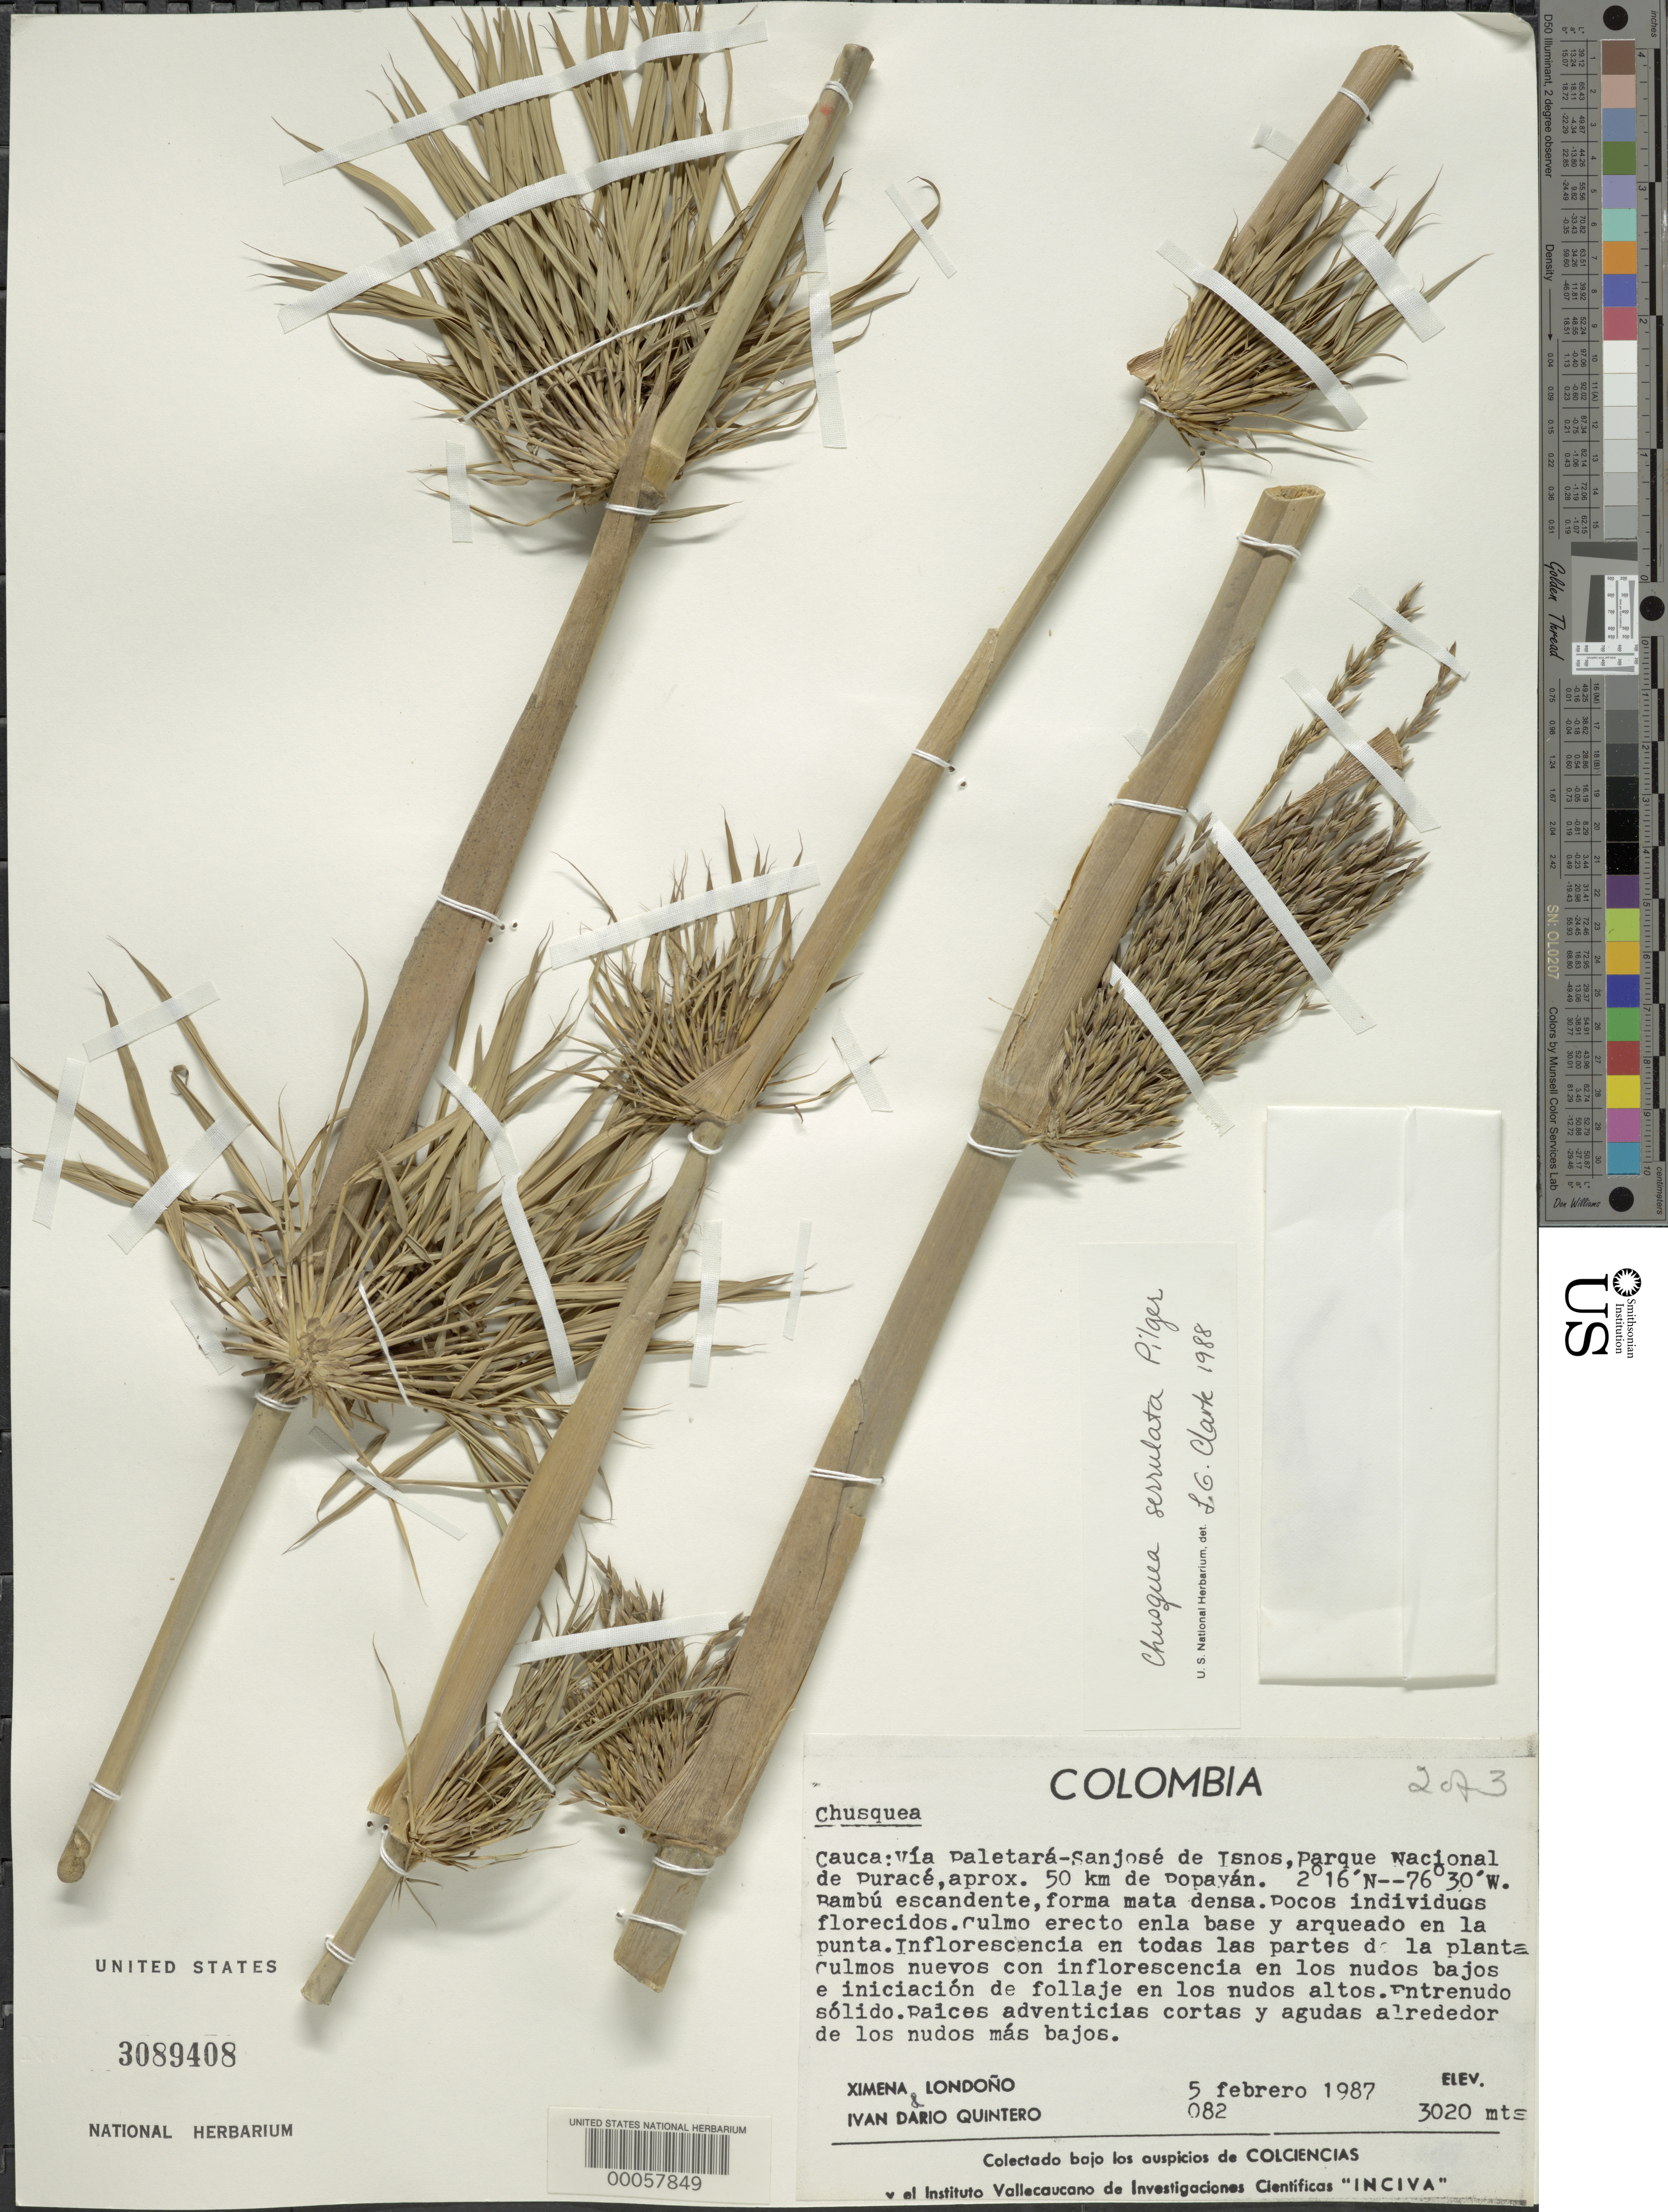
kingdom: Plantae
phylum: Tracheophyta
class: Liliopsida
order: Poales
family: Poaceae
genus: Chusquea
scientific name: Chusquea serrulata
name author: Pilg.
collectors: X. Londoño & I. Quintero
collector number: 082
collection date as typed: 05 Feb 1987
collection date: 1987-02-05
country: Colombia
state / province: Cauca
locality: Paletara-San Jose de Isnos, Parque Nacional de Purace, 50 km from Popayan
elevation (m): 3020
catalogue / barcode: US 3089408